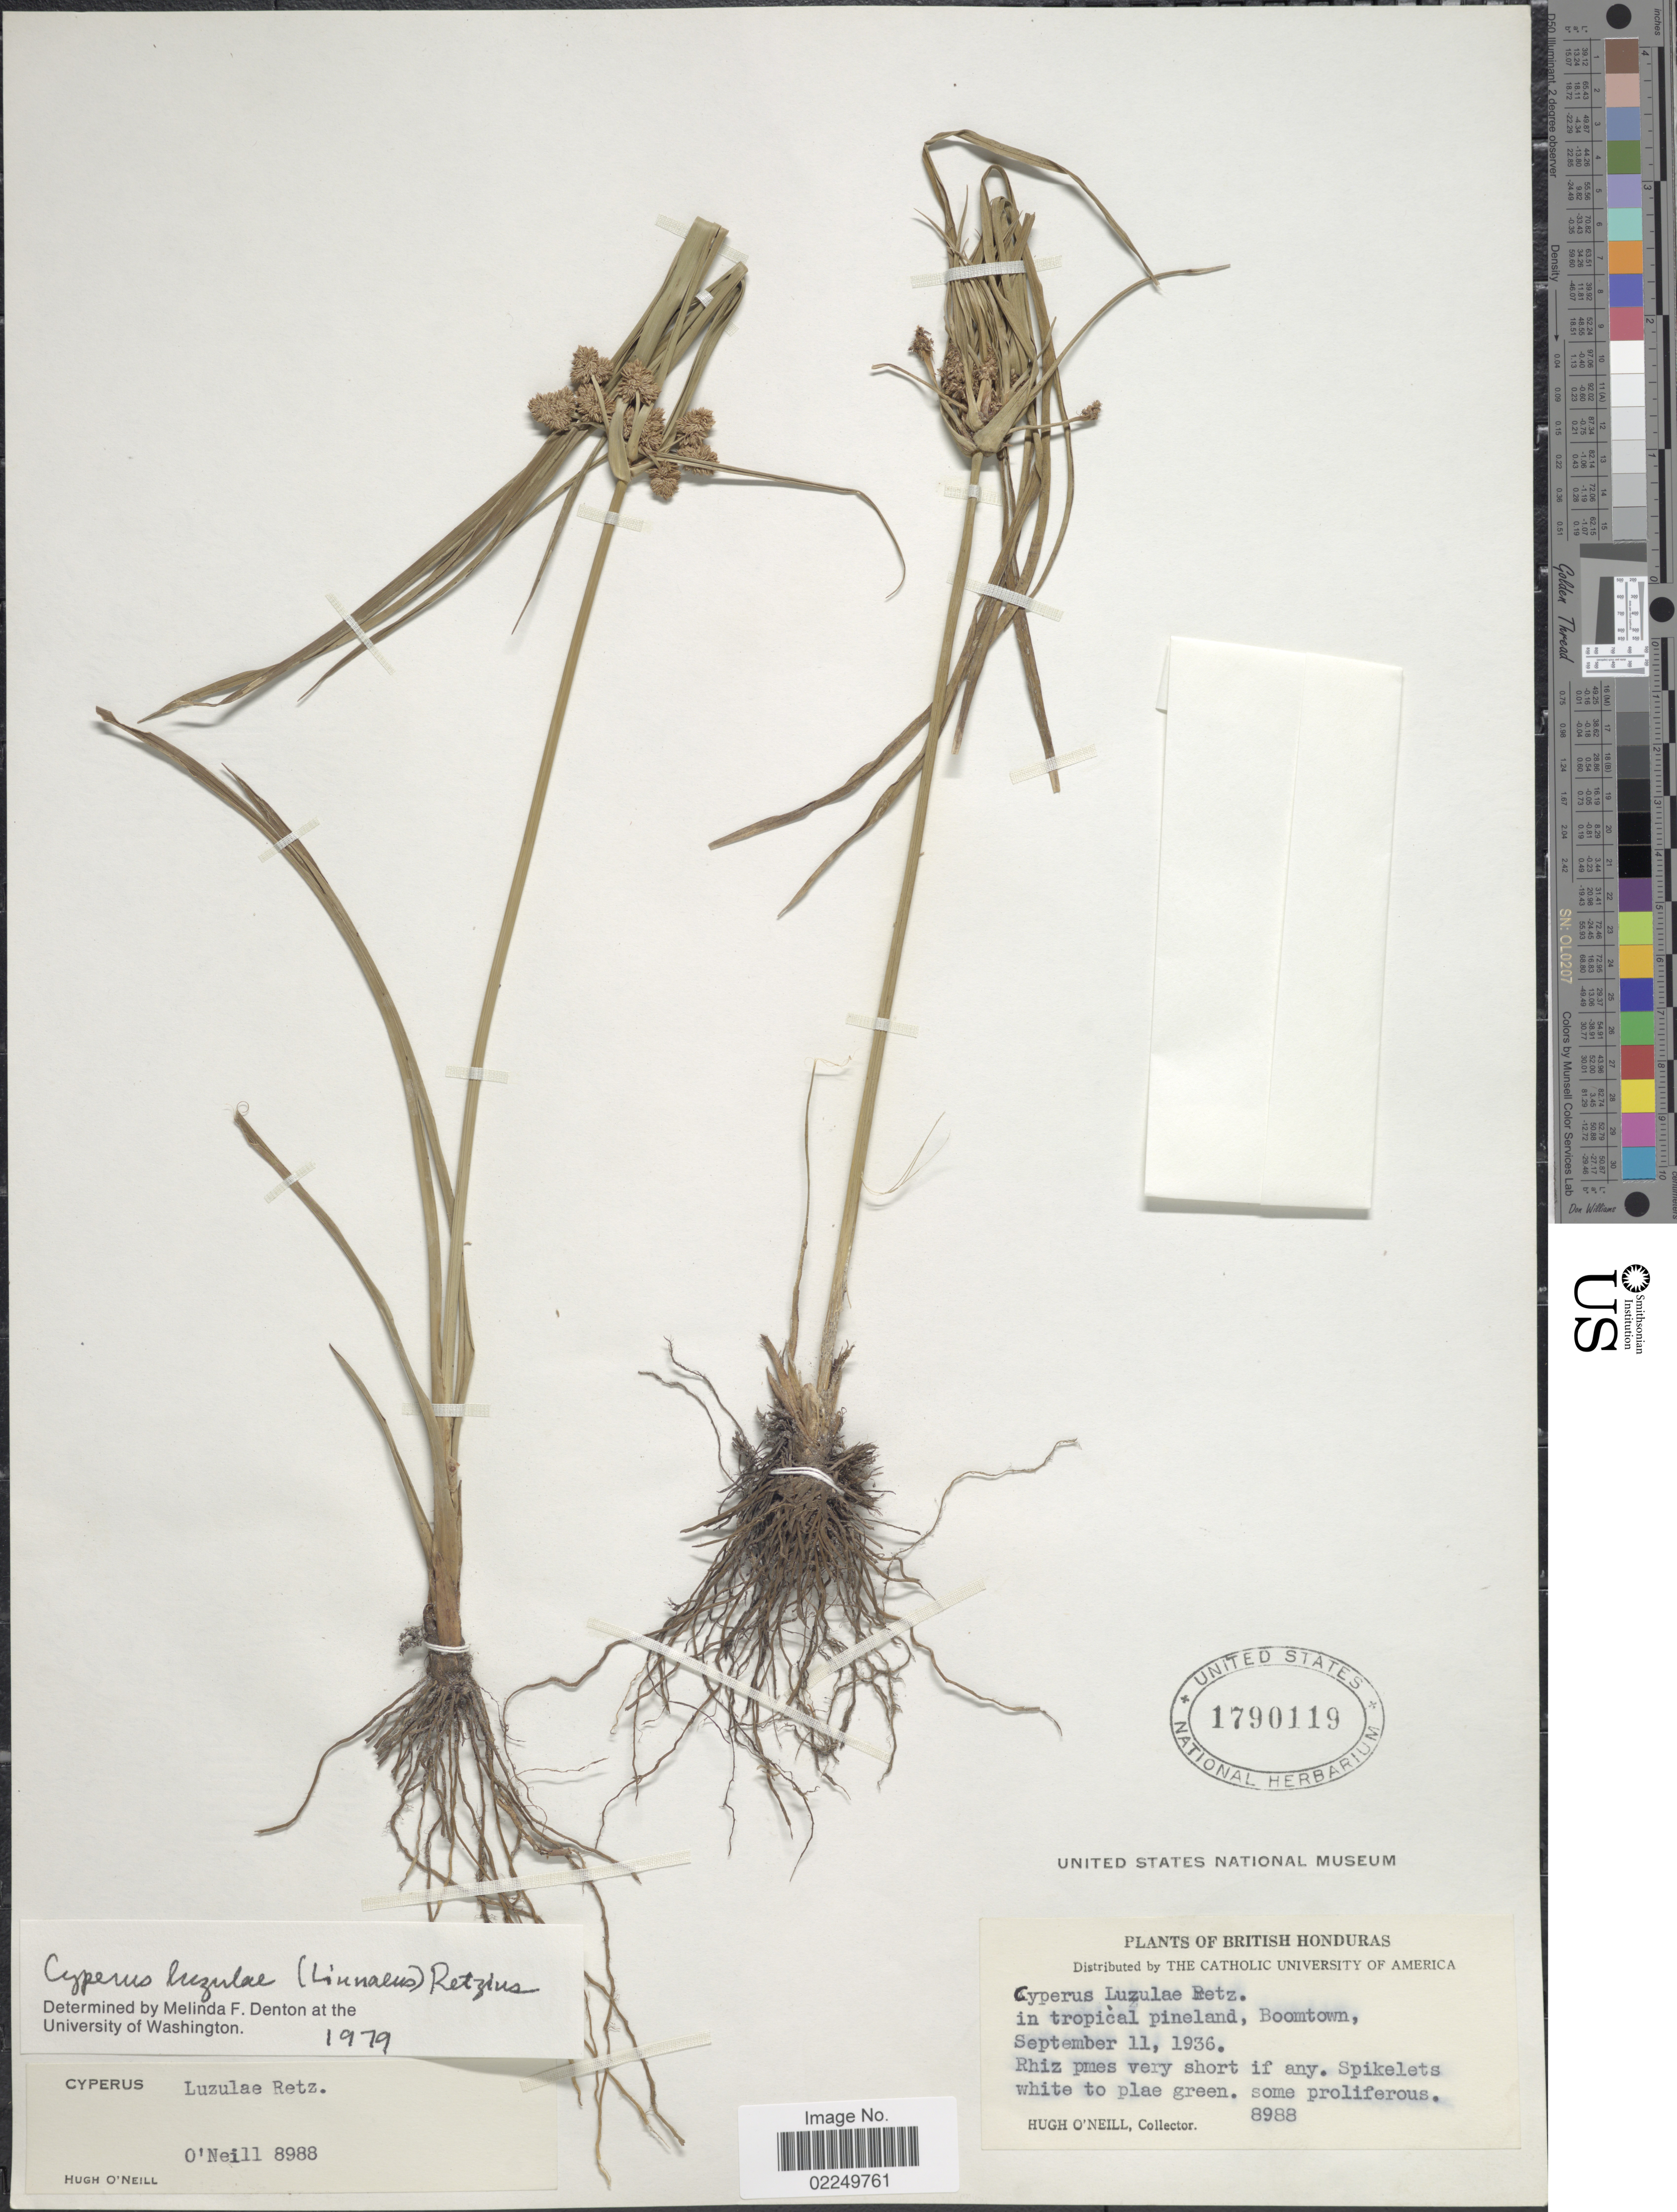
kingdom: Plantae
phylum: Tracheophyta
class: Liliopsida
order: Poales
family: Cyperaceae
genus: Cyperus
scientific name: Cyperus luzulae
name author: (L.) Rottb. ex Retz.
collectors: H. O'Neill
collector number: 8988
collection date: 1936-09-11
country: Belize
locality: British Honduras, in tropical pineland, Boomtown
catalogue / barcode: US 1790119